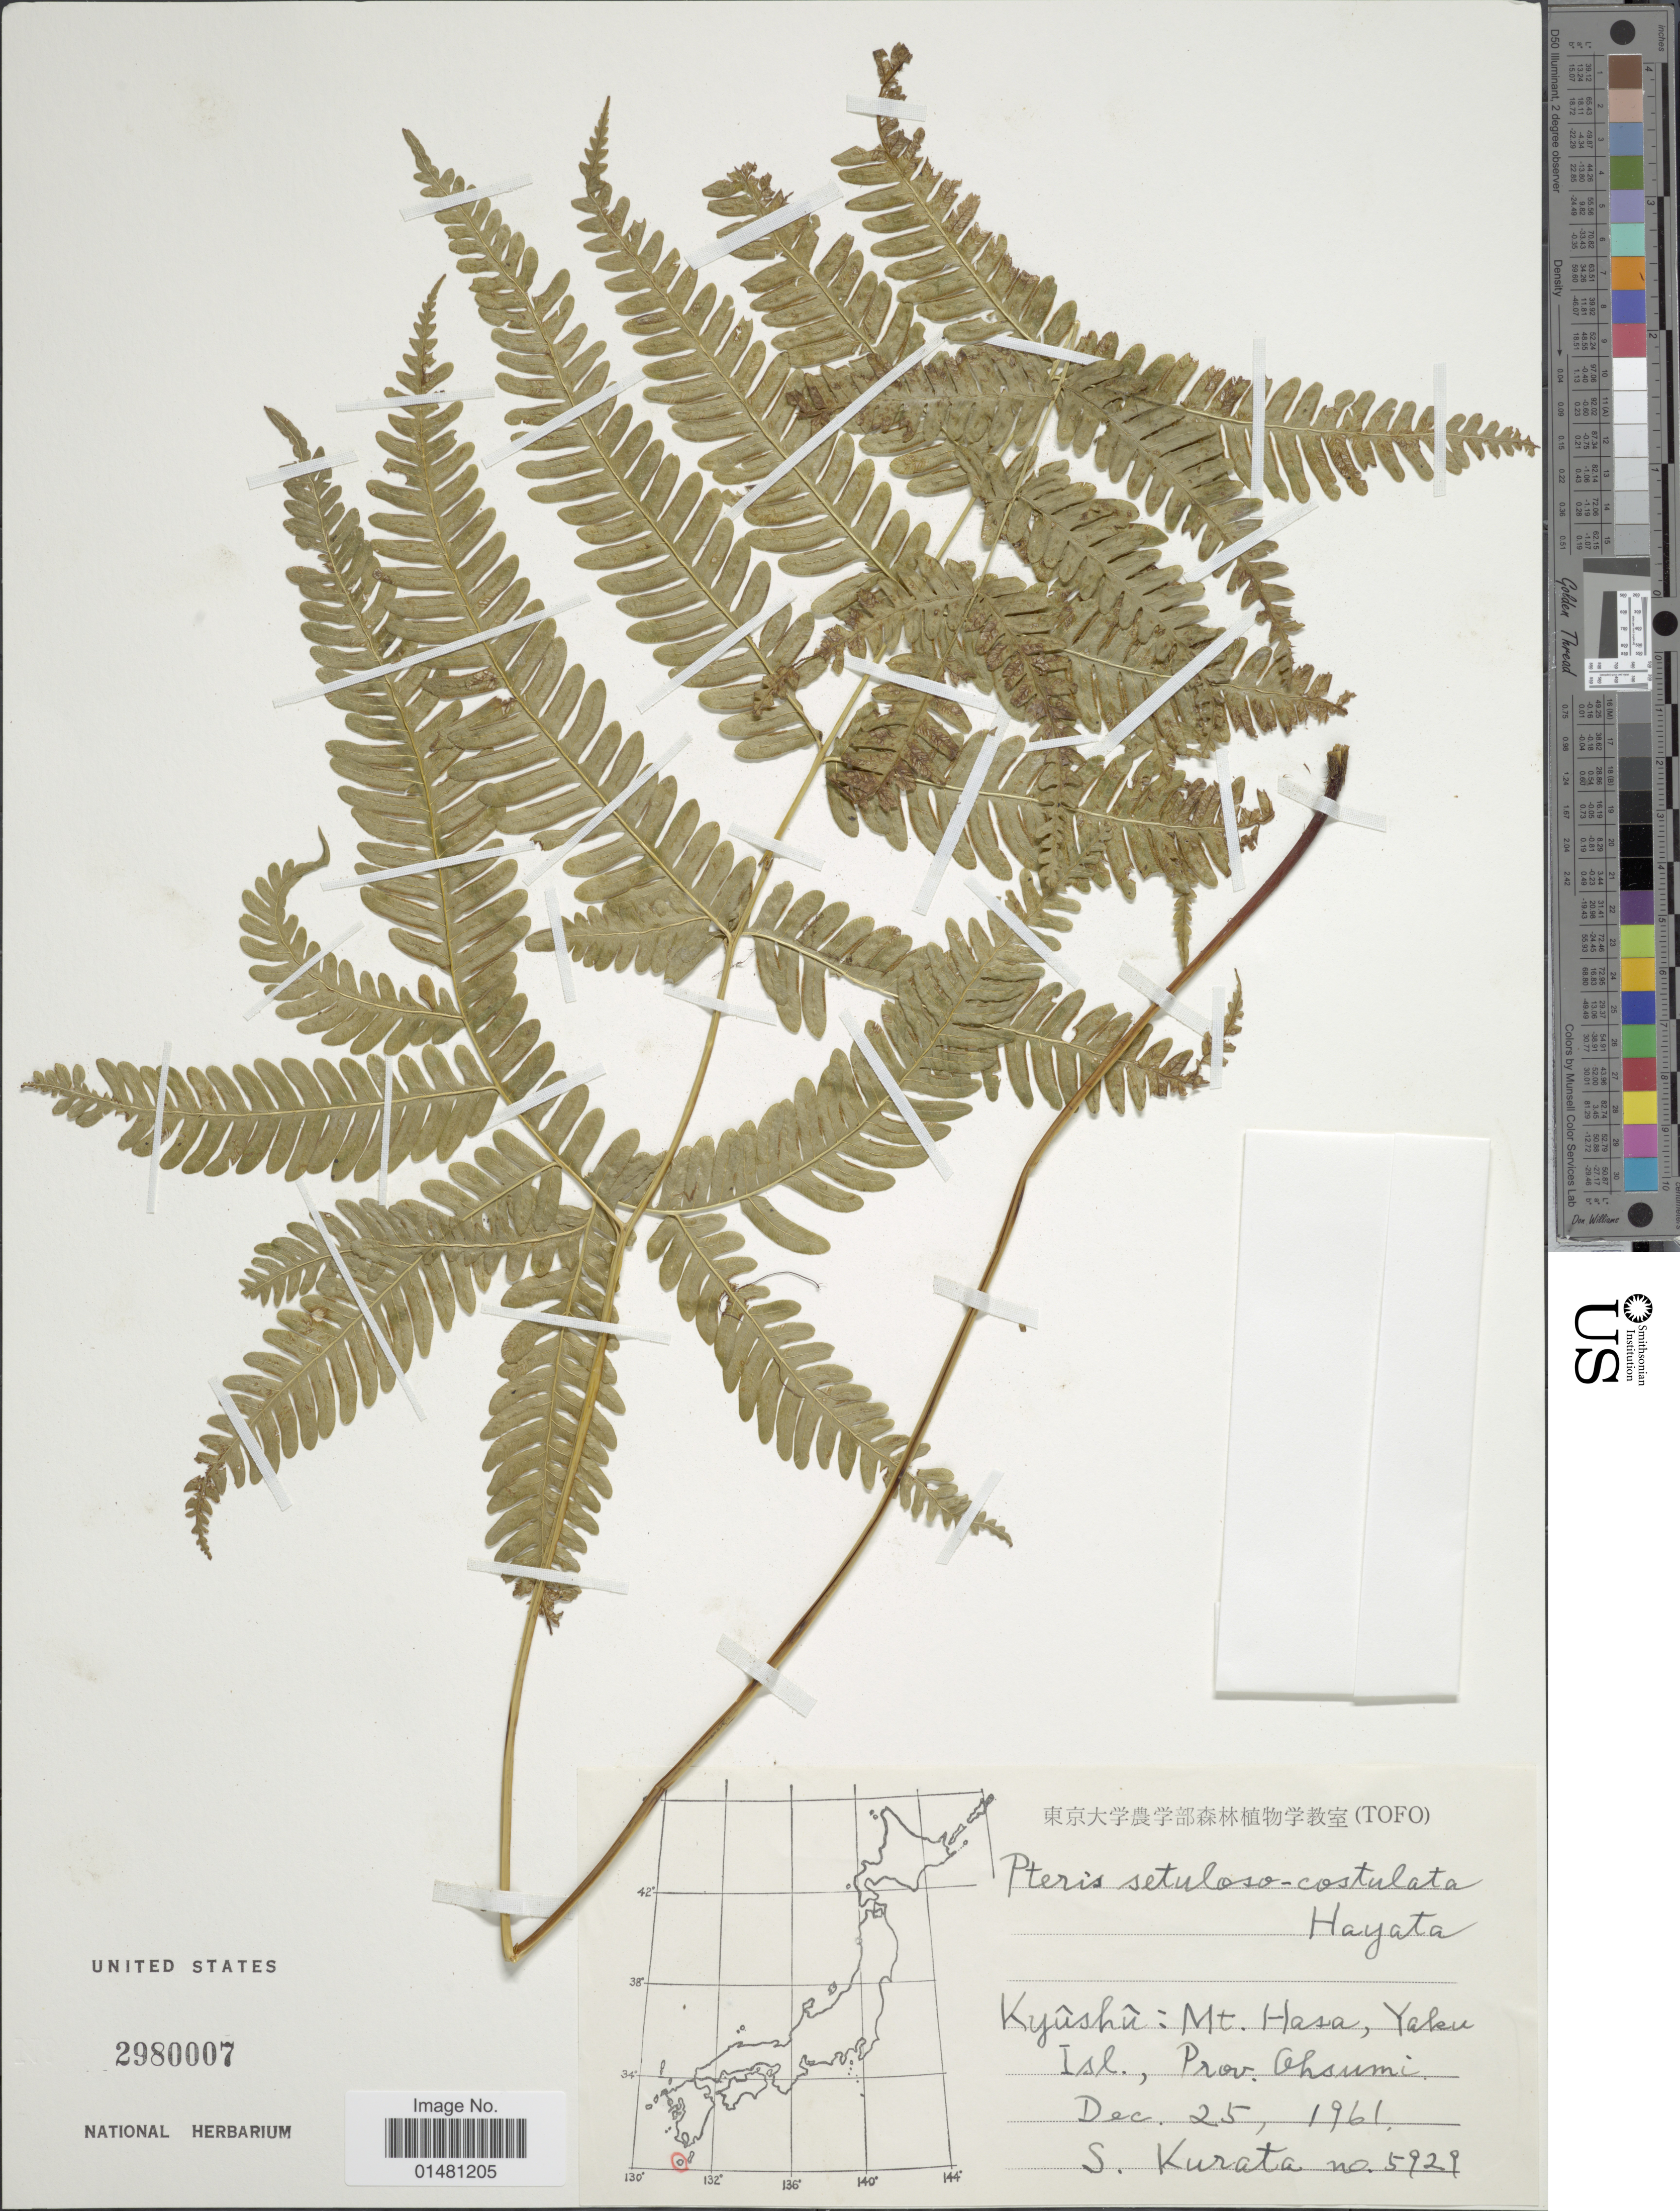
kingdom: Plantae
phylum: Tracheophyta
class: Polypodiopsida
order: Polypodiales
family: Pteridaceae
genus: Pteris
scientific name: Pteris setulosocostulata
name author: Hayata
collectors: Sa. Kurata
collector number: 5929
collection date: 1961-12-25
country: Japan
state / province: Kagosima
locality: Kyûshû: Mt Hasa, Yaku Isl., Prov. Ohsumi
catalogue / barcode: US 2980007